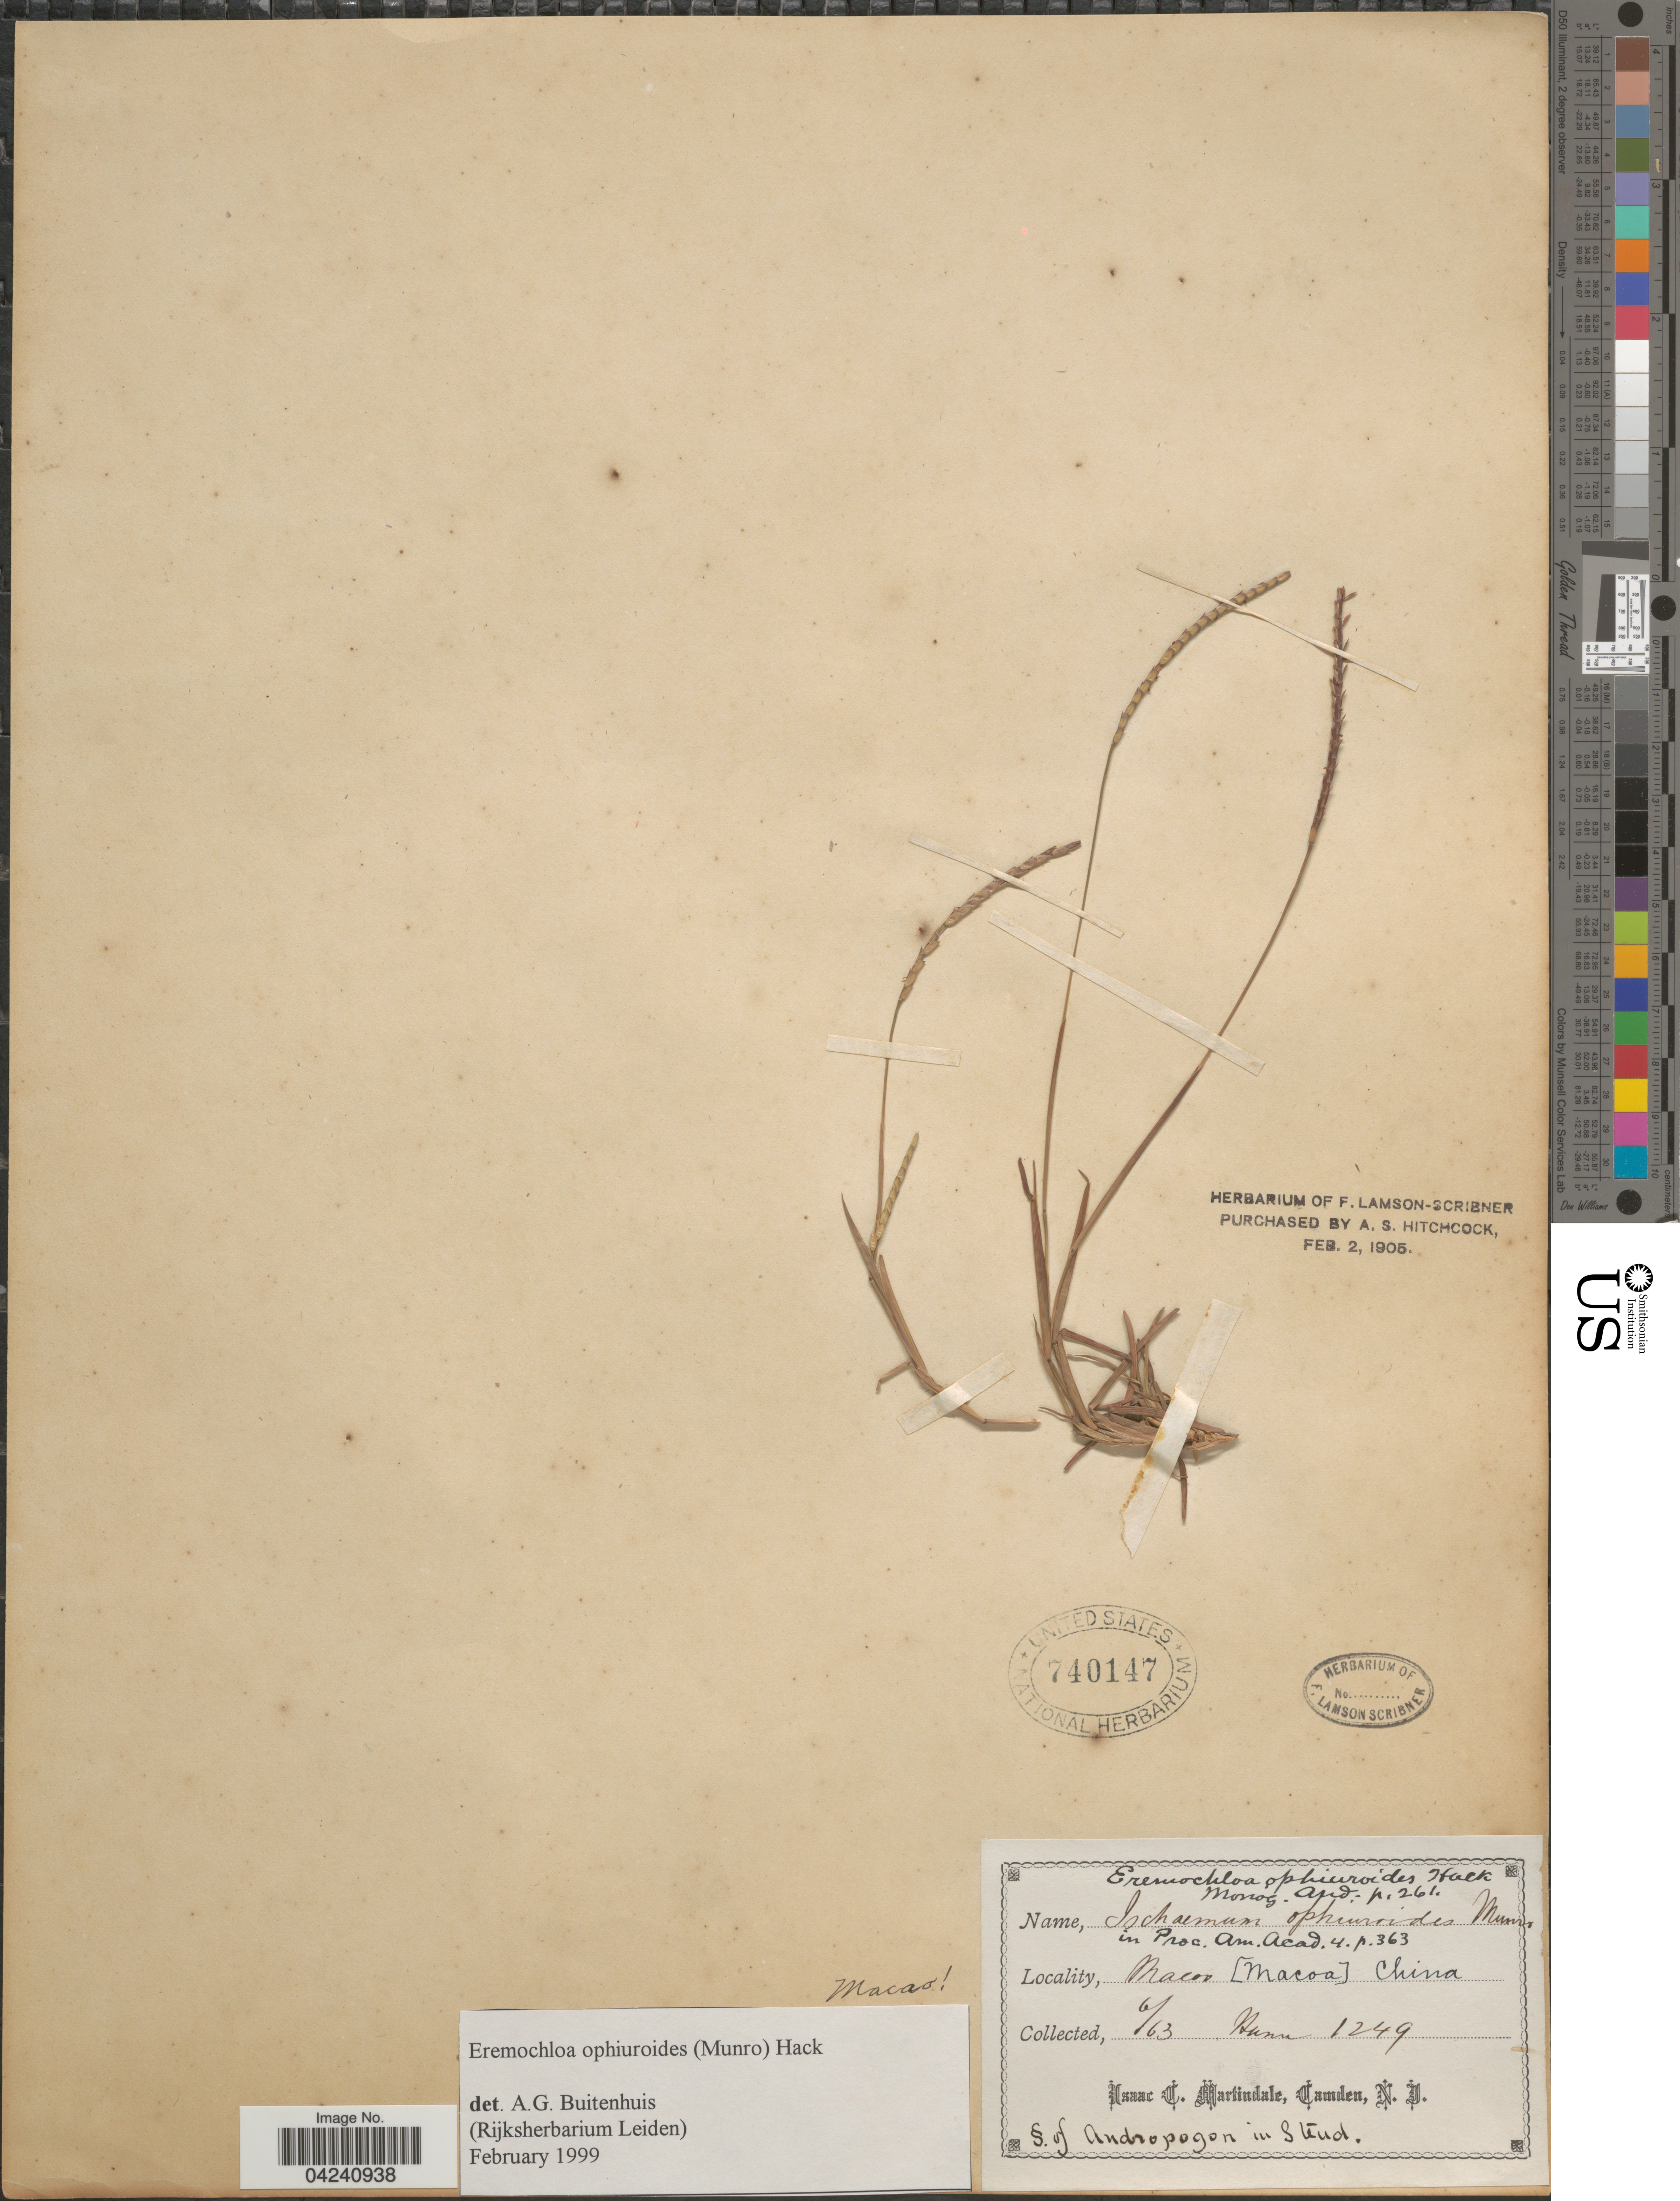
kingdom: Plantae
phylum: Tracheophyta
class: Liliopsida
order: Poales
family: Poaceae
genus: Eremochloa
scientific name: Eremochloa ophiuroides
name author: (Munro) Hack.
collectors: Mann, --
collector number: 1249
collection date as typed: Transcribed d/m/y: /6/63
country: China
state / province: Macau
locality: Macoa [Macoa].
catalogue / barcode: US 740147